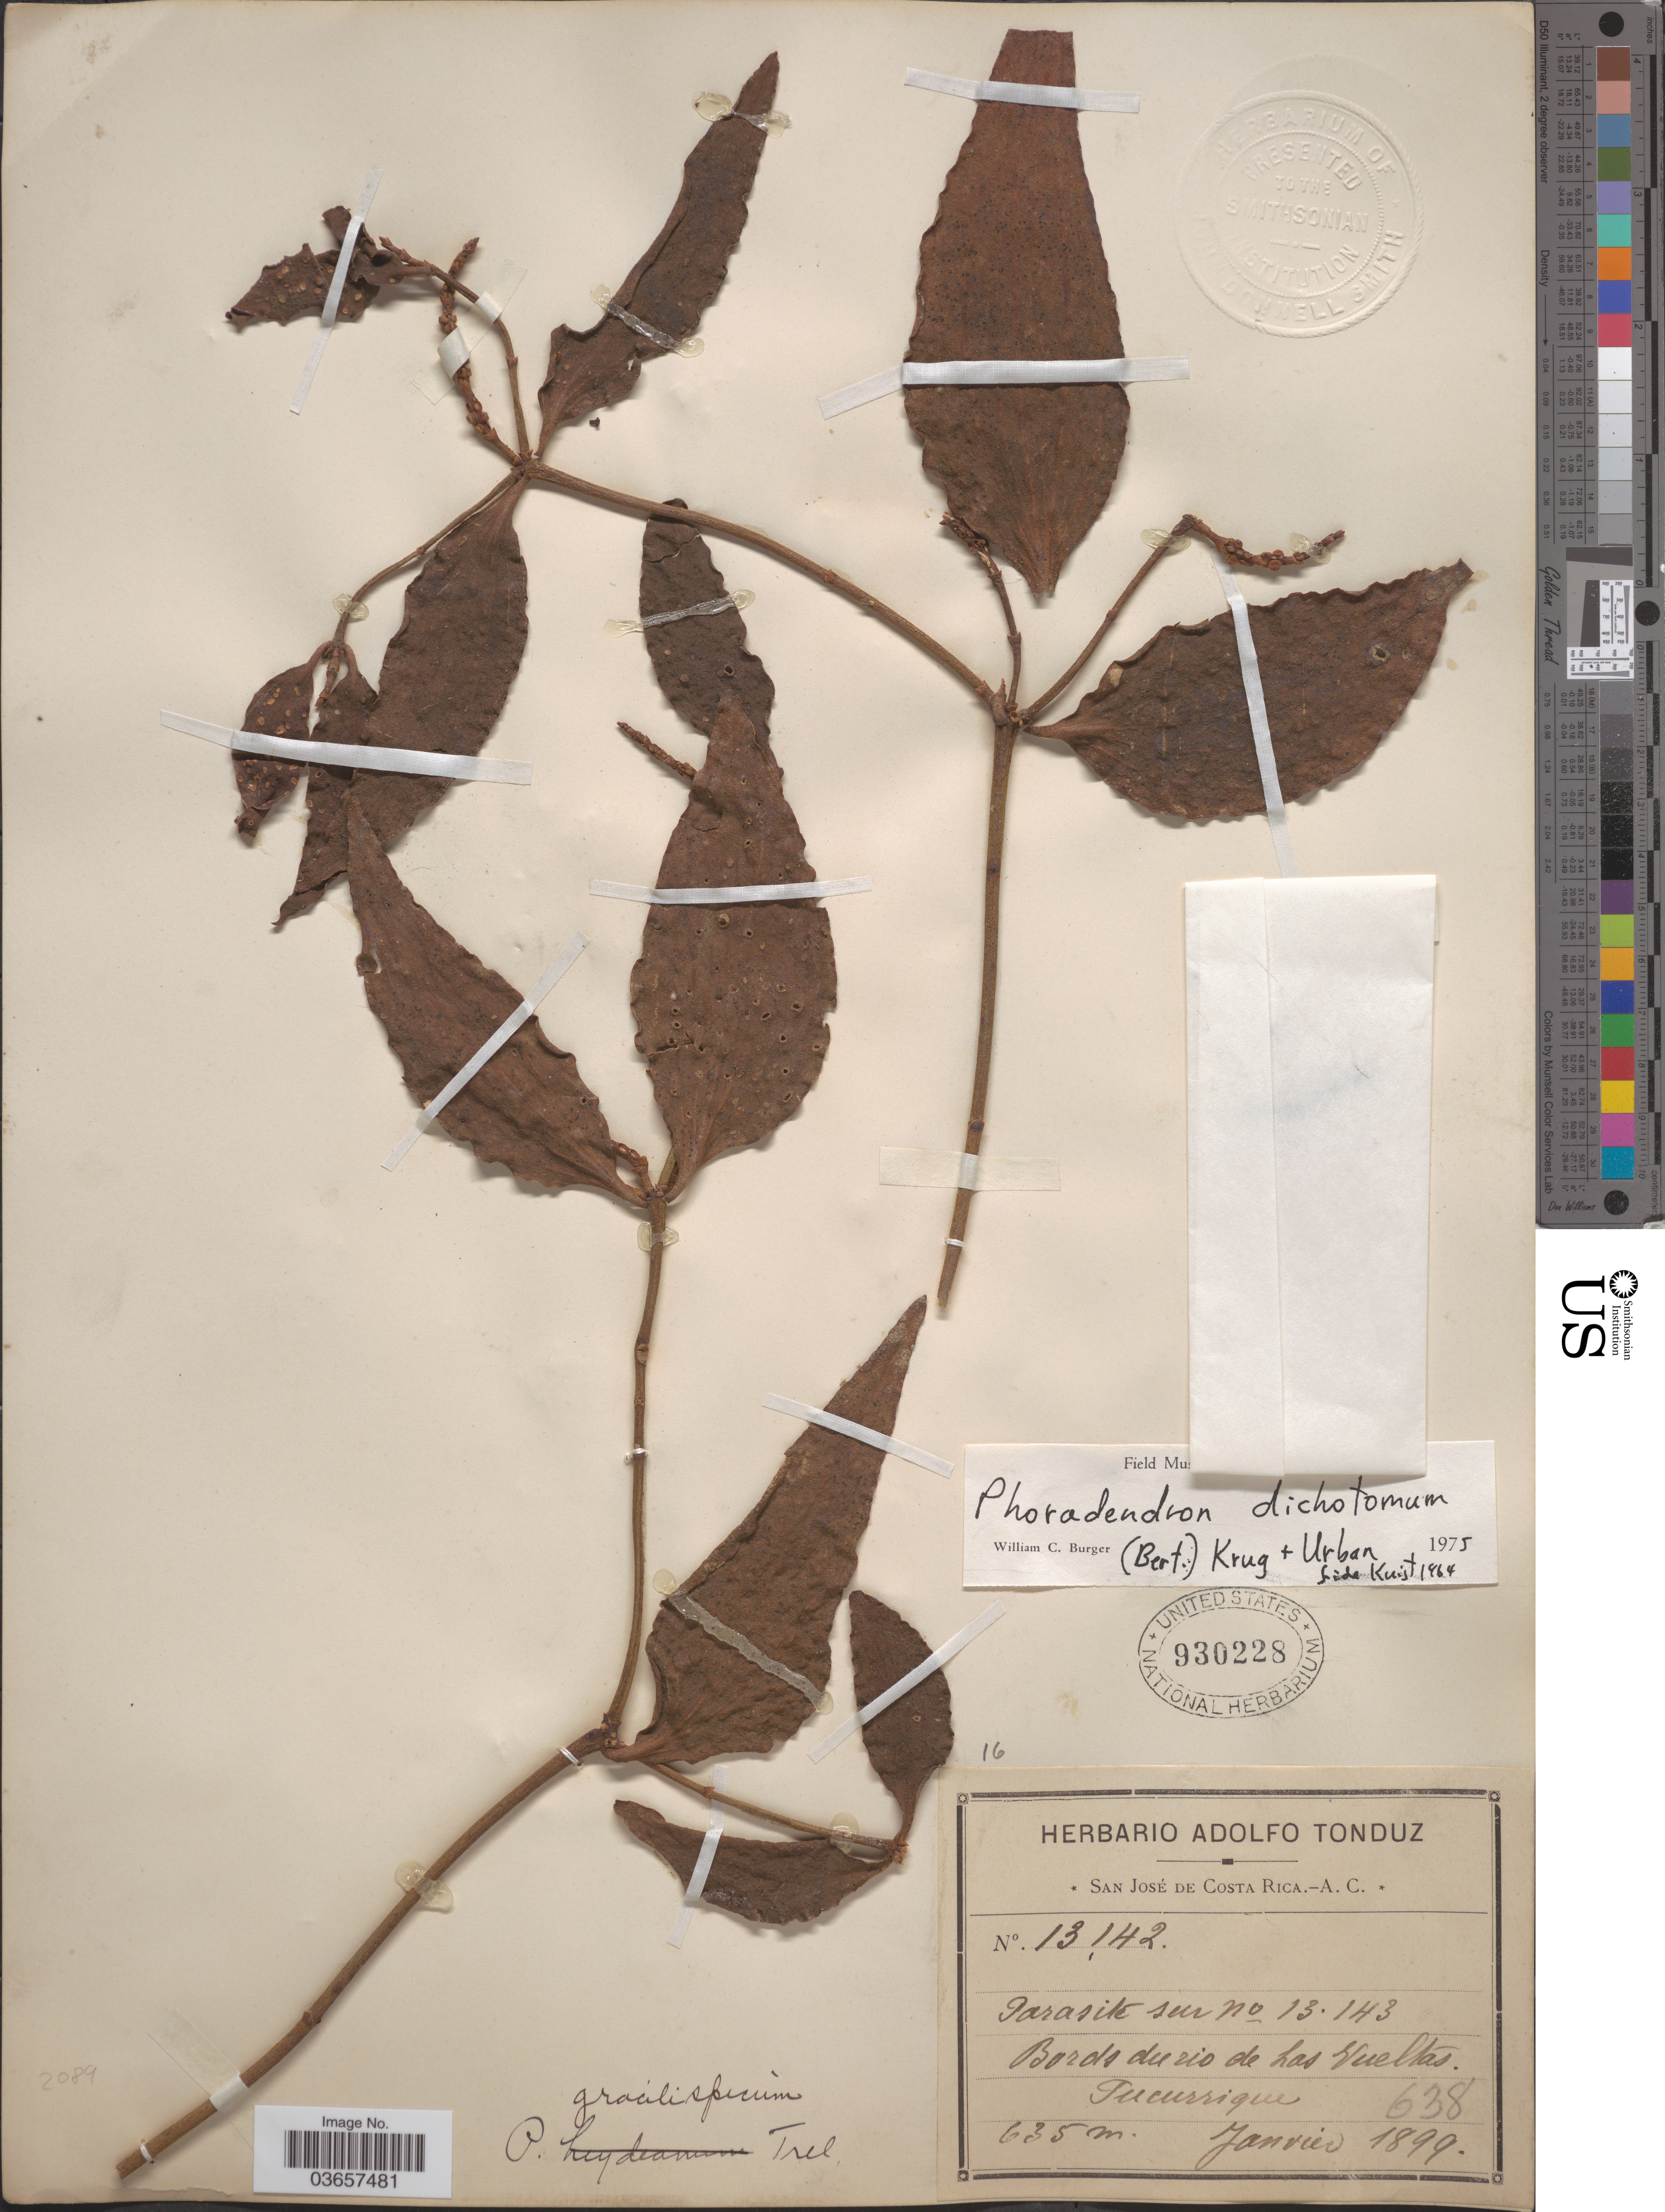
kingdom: Plantae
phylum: Tracheophyta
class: Magnoliopsida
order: Santalales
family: Viscaceae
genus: Phoradendron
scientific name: Phoradendron dichotomum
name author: (D. Don) Ettingsh.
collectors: ex Herb. Adolfo Tonduz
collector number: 13142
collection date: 1899-01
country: Costa Rica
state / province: San José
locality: Bords du rio de Las Vueltas. Tucurrique.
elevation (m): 635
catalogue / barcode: US 930228